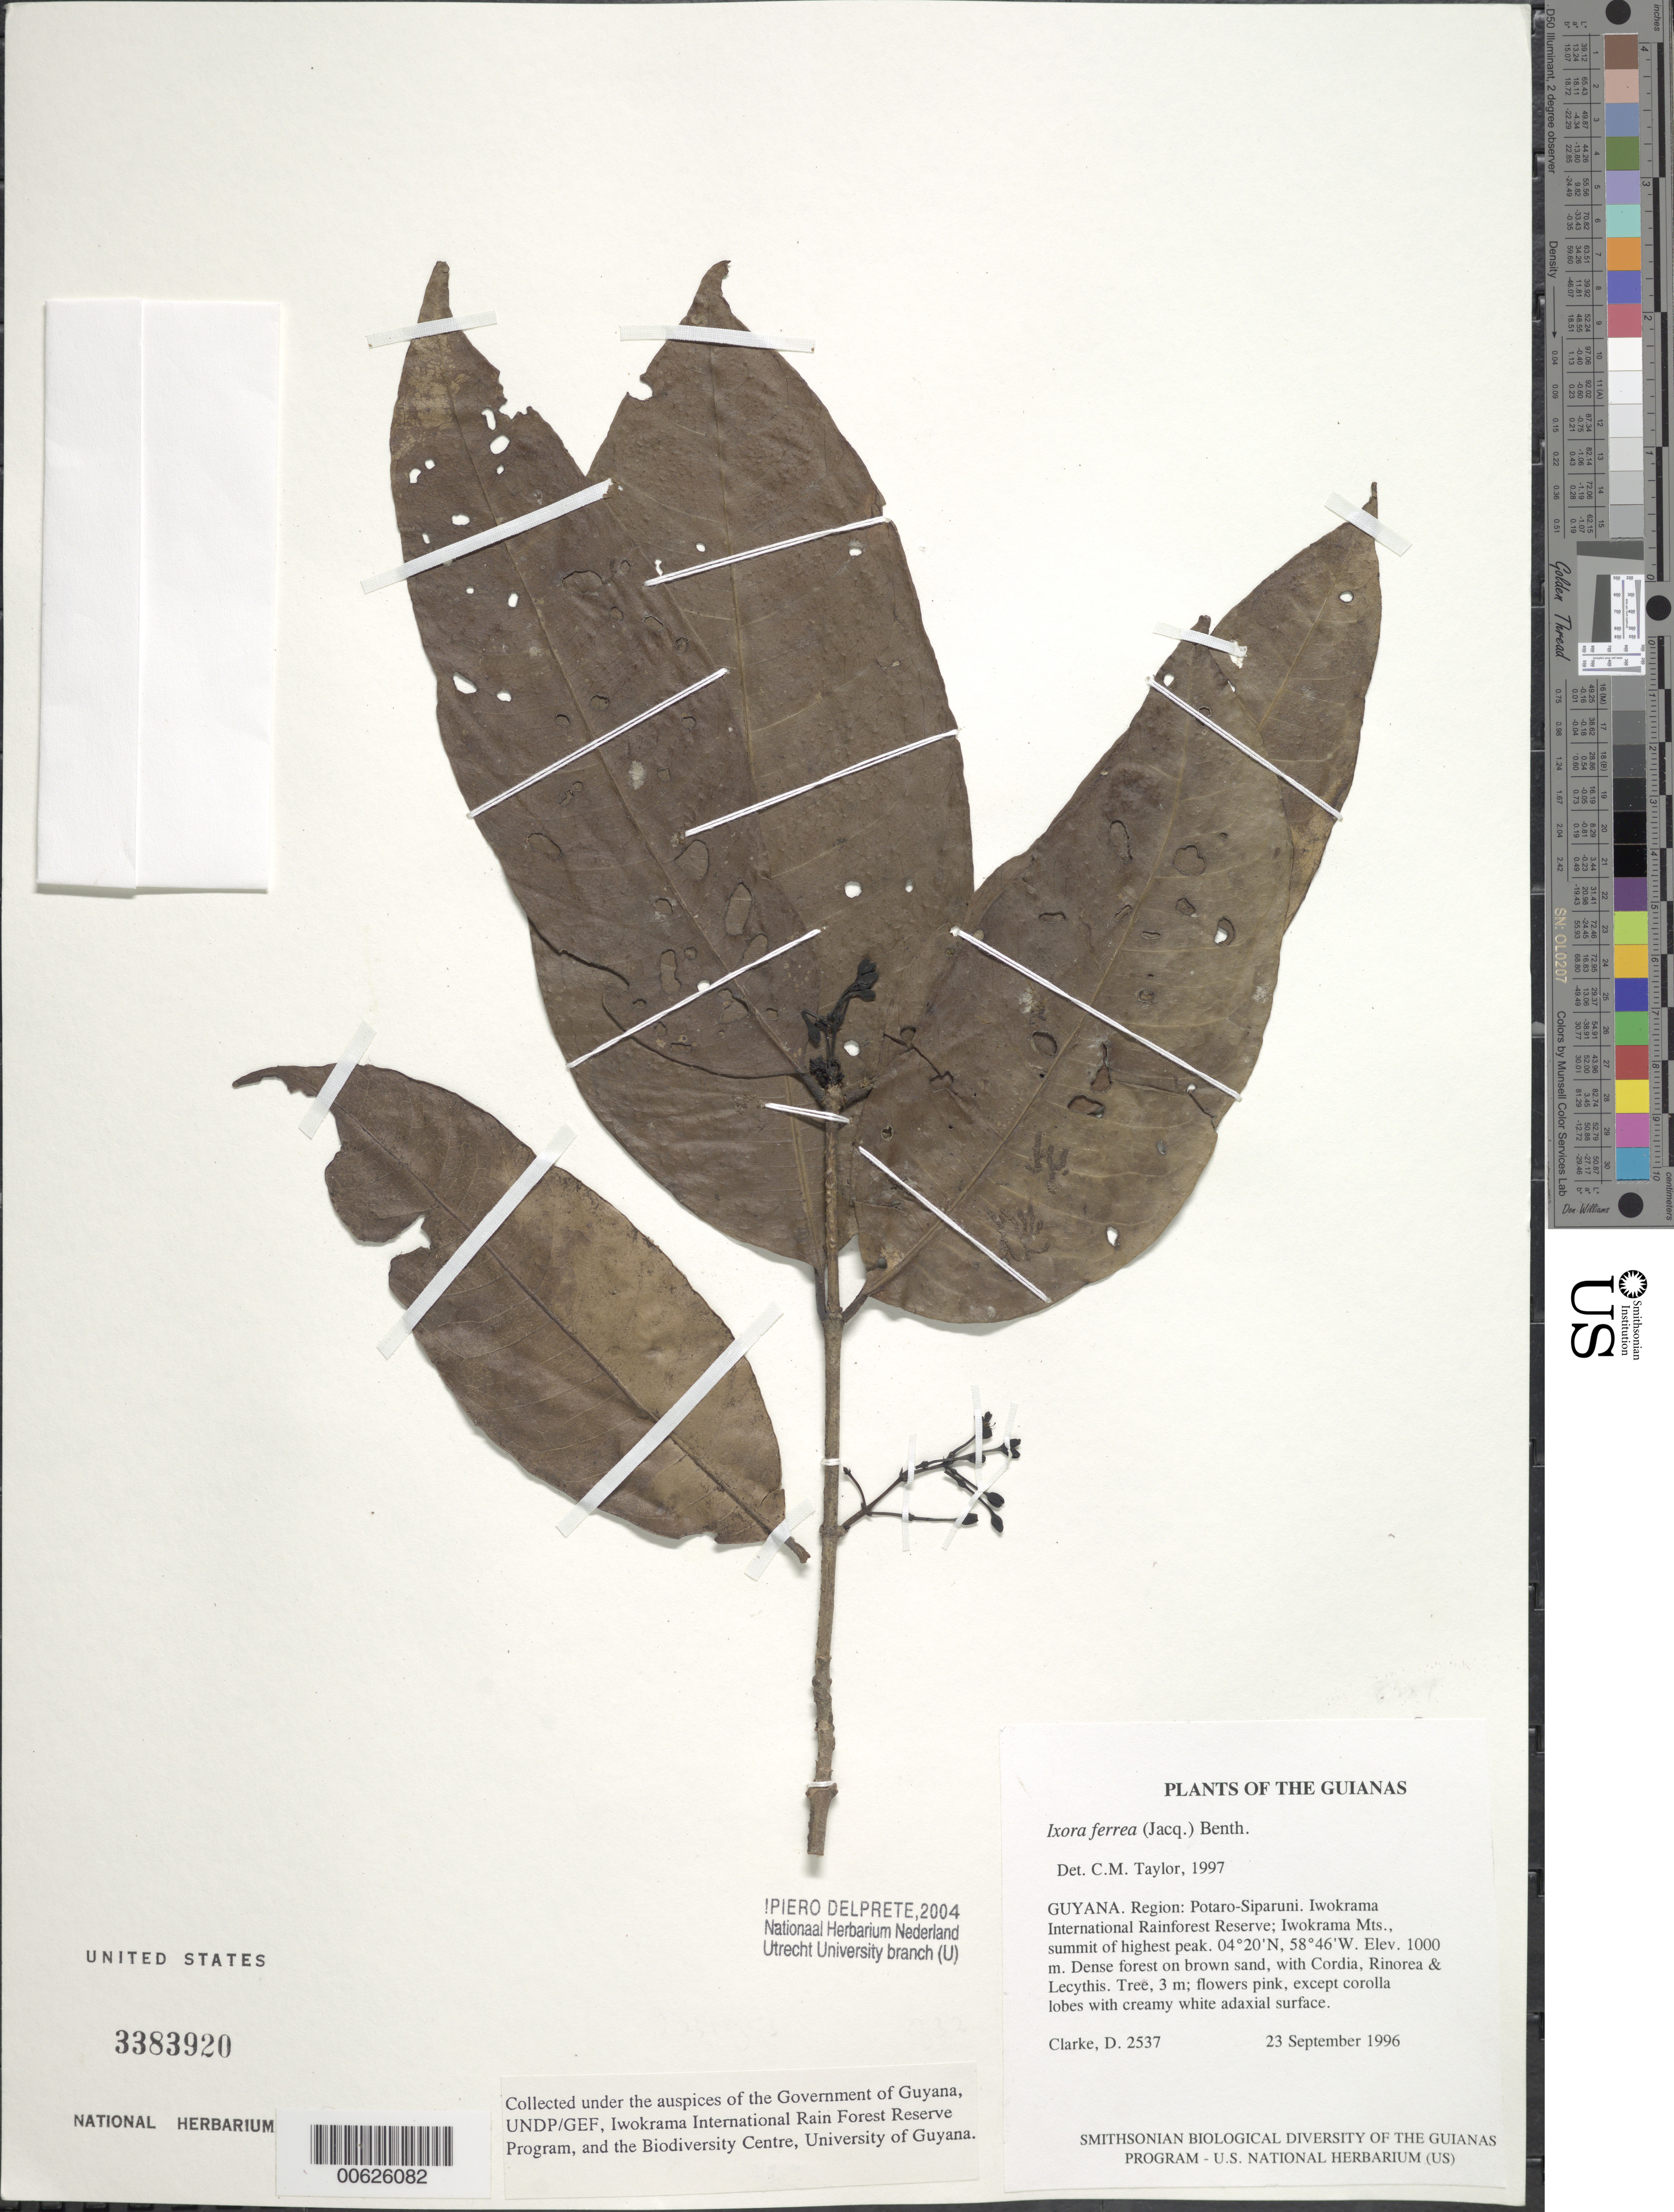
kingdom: Plantae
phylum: Tracheophyta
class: Magnoliopsida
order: Gentianales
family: Rubiaceae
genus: Ixora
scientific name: Ixora ferrea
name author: (Jacq.) Benth.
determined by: Delprete, P. G., Herb. de Guyane Cay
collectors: H. D. Clarke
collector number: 2537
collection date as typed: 23 September 1996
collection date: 1996-09-23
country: Guyana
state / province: Potaro-Siparuni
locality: Iwokrama International Rainforest Reserve; Iwokrama Mts., summit of highest peak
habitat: Dense forest on brown sand, with Cordia, Rinorea & Lecythis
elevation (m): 1000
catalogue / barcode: US 3383920